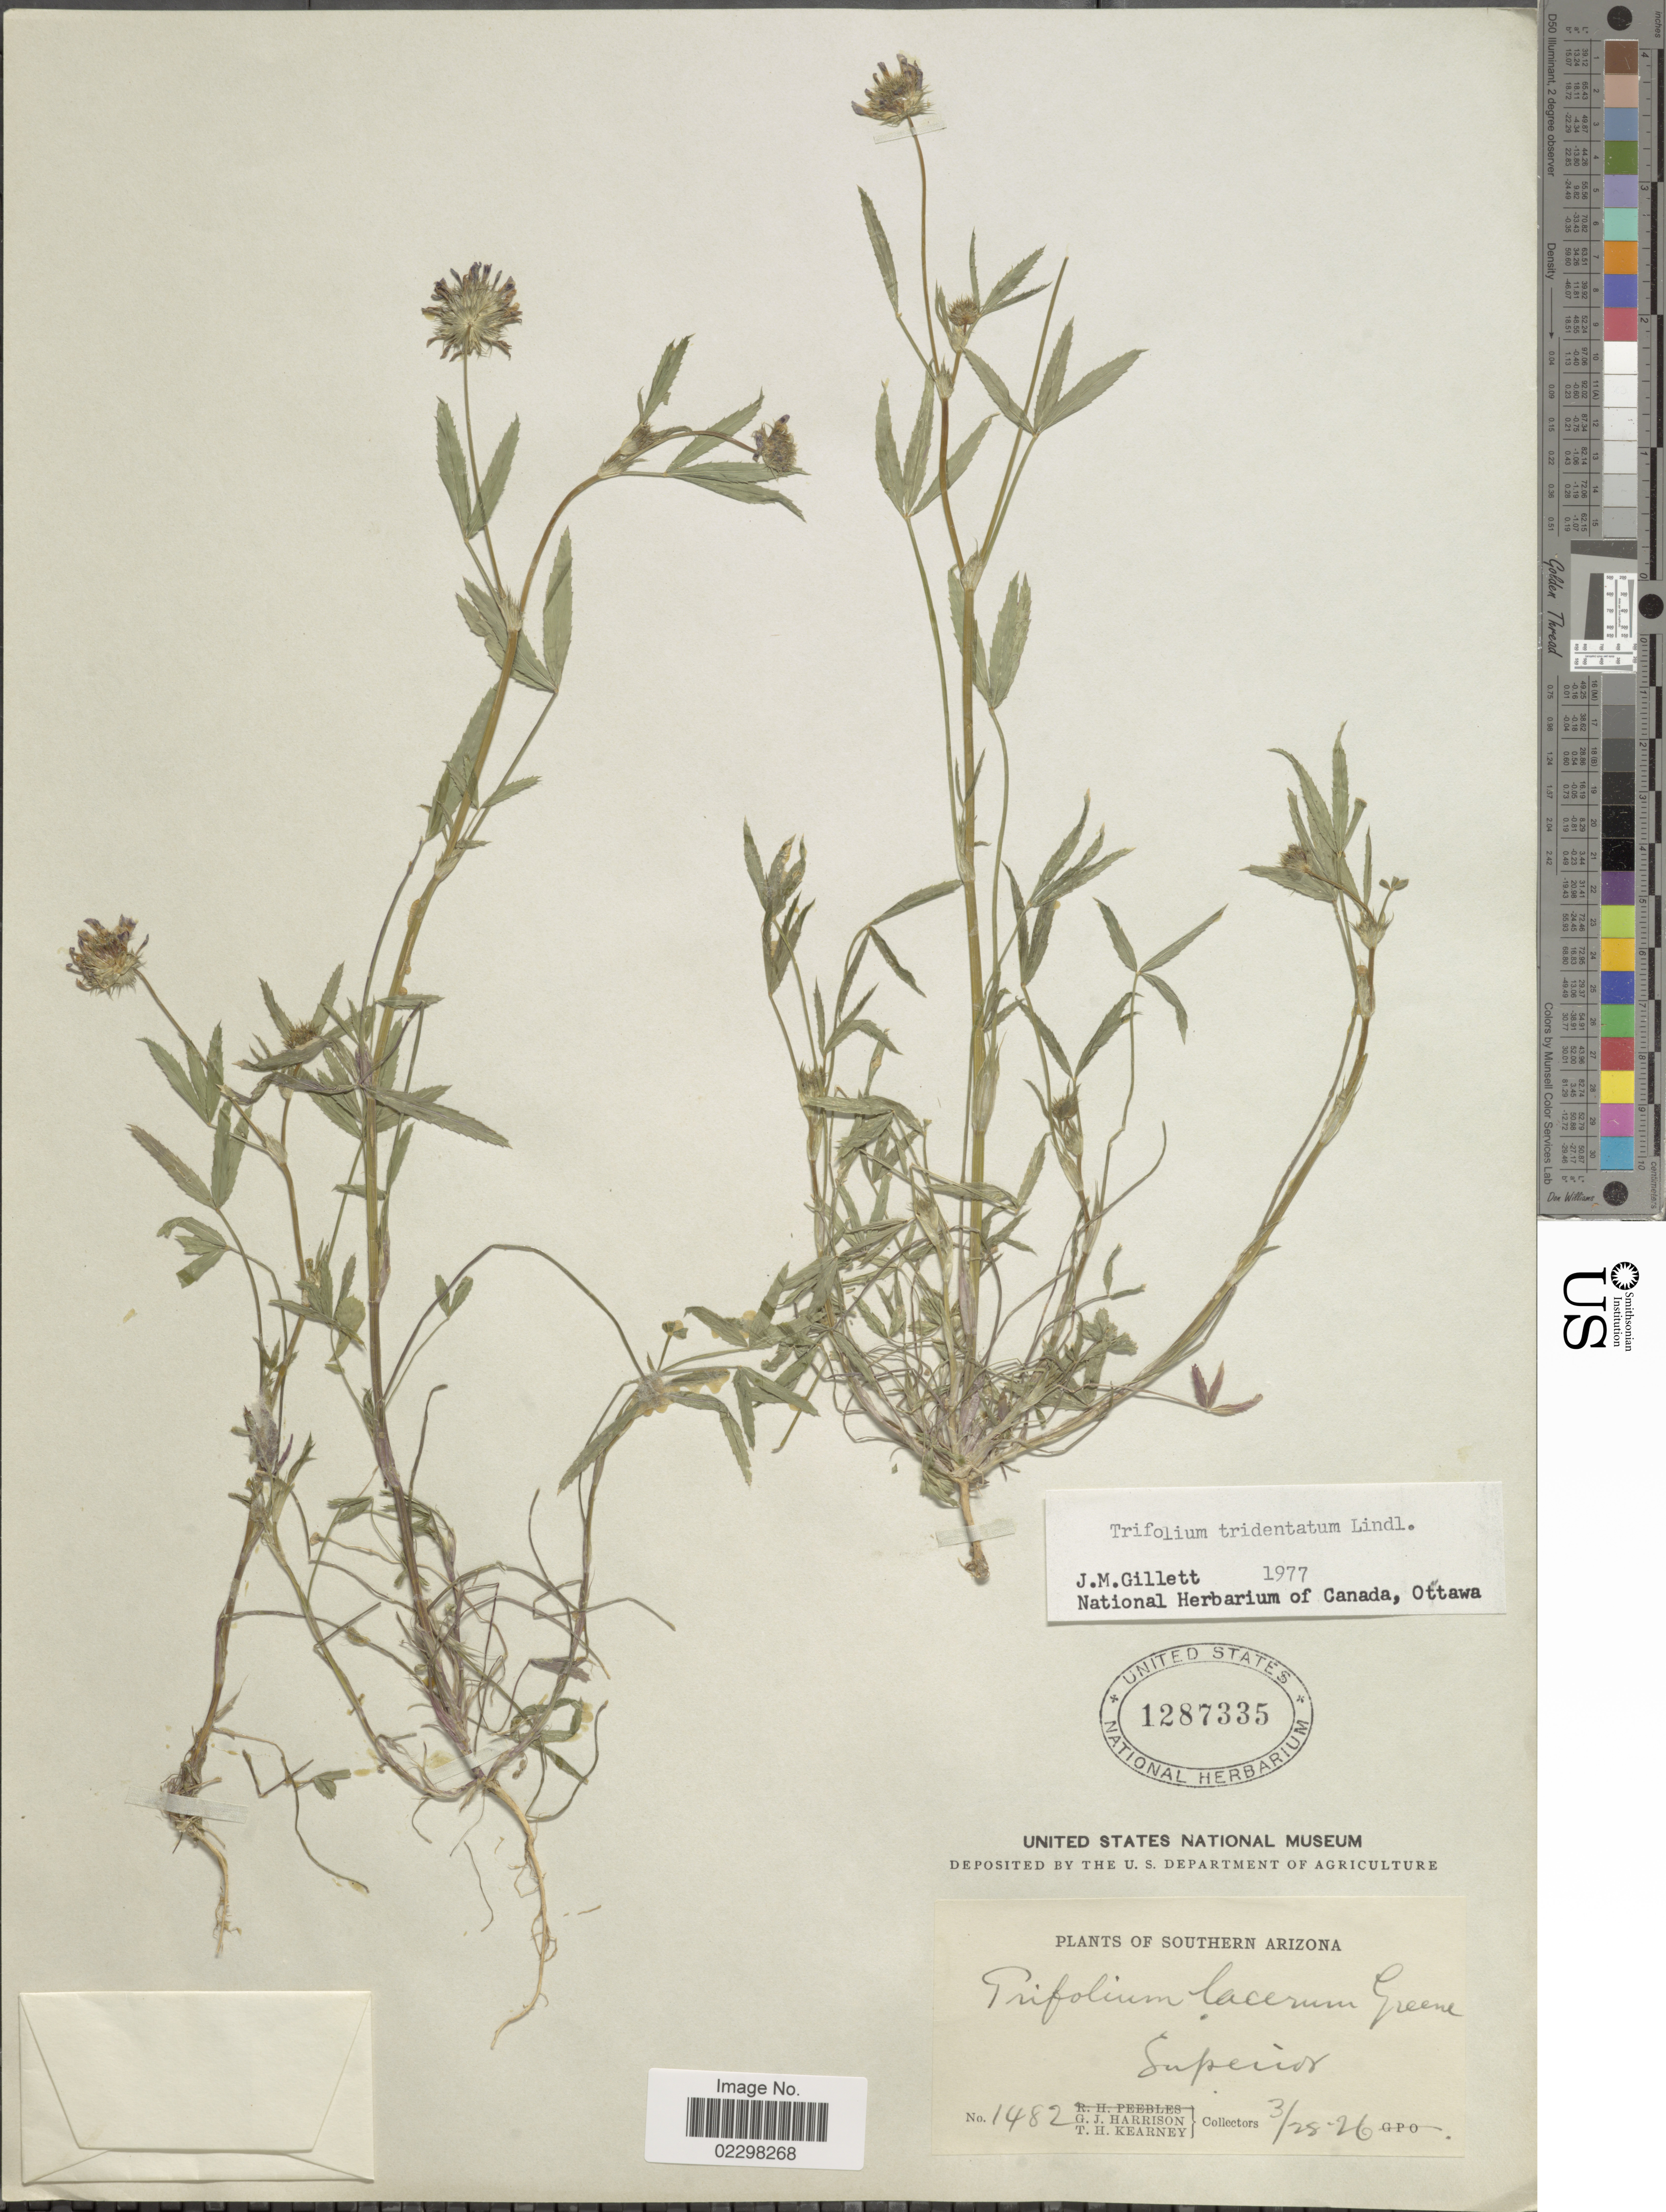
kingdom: Plantae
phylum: Tracheophyta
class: Magnoliopsida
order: Fabales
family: Fabaceae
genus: Trifolium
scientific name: Trifolium tridentatum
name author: Lindl.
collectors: G. J. Harrison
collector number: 1482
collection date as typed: Transcribed d/m/y: 28/3/26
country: United States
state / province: Arizona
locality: Southern Arizona. Superior.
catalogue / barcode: US 1287335